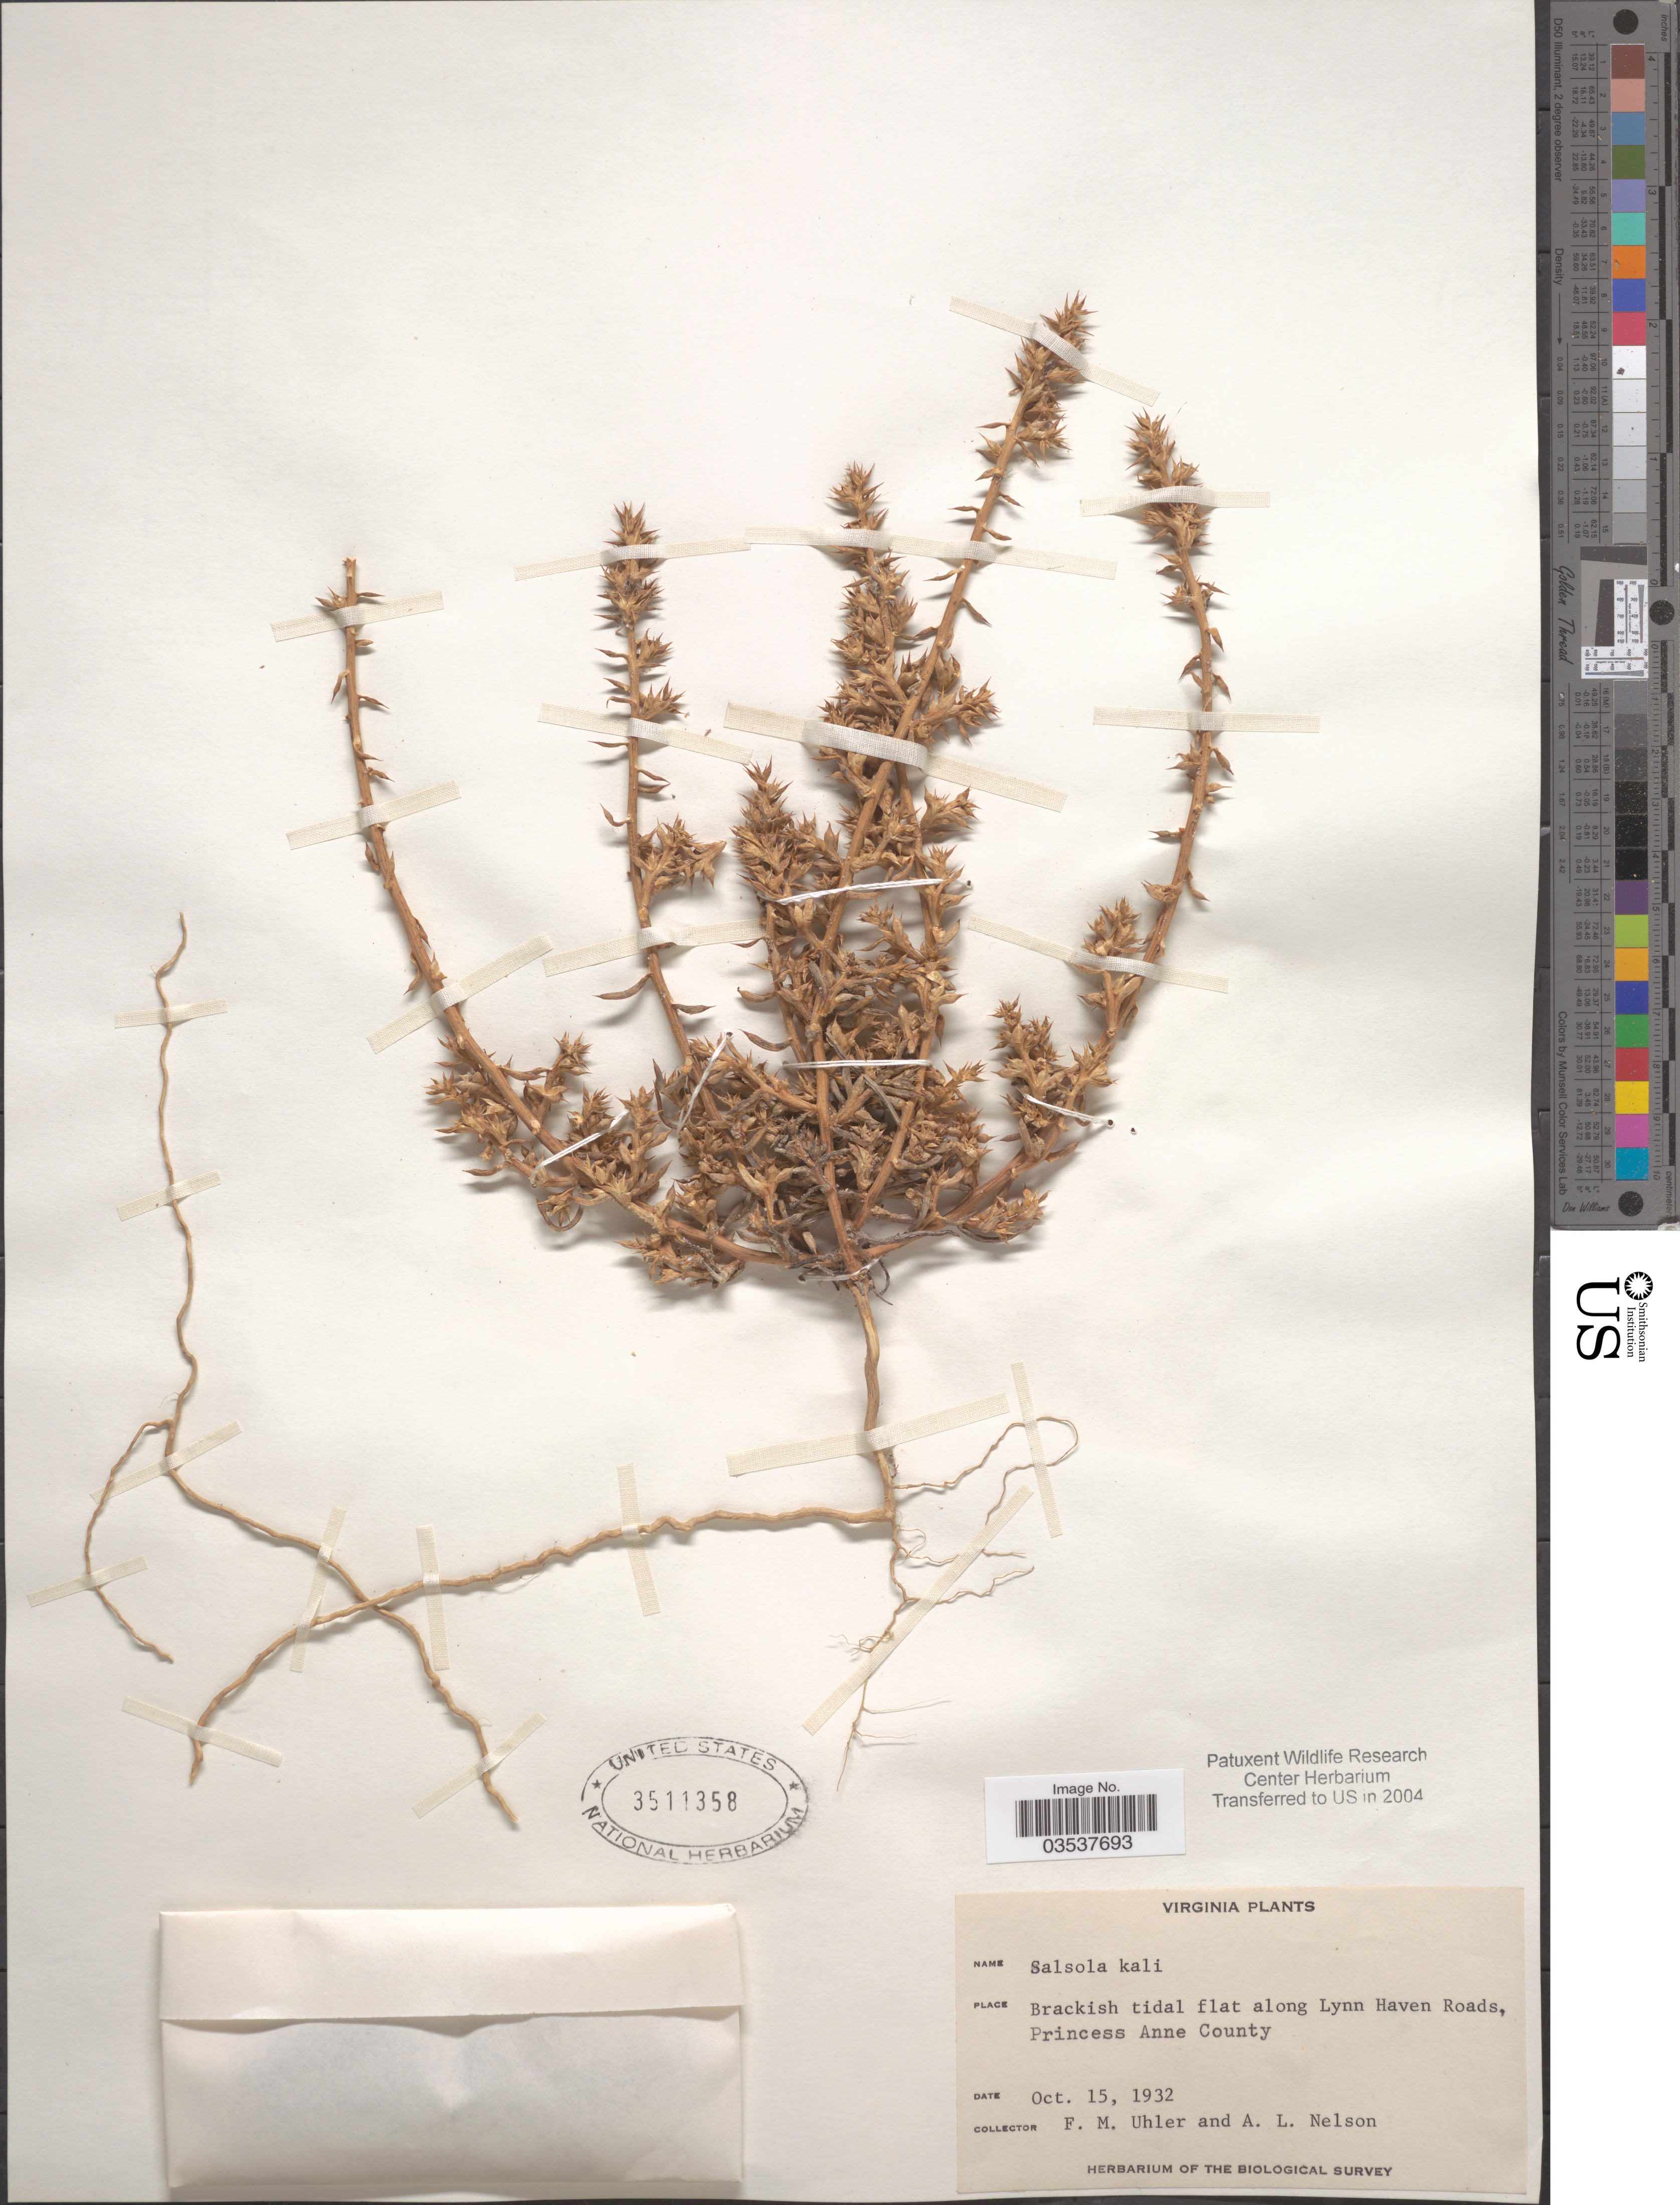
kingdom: Plantae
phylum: Tracheophyta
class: Magnoliopsida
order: Caryophyllales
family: Amaranthaceae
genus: Salsola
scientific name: Salsola kali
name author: L.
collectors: F. M. Uhler & A. L. Nelson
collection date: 1932-10-15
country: United States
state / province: Virginia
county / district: City of Virginia Beach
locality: Brackish tidal flat along Lynn Haven Roads, (Princess Anne County = historic county)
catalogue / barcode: US 3511358